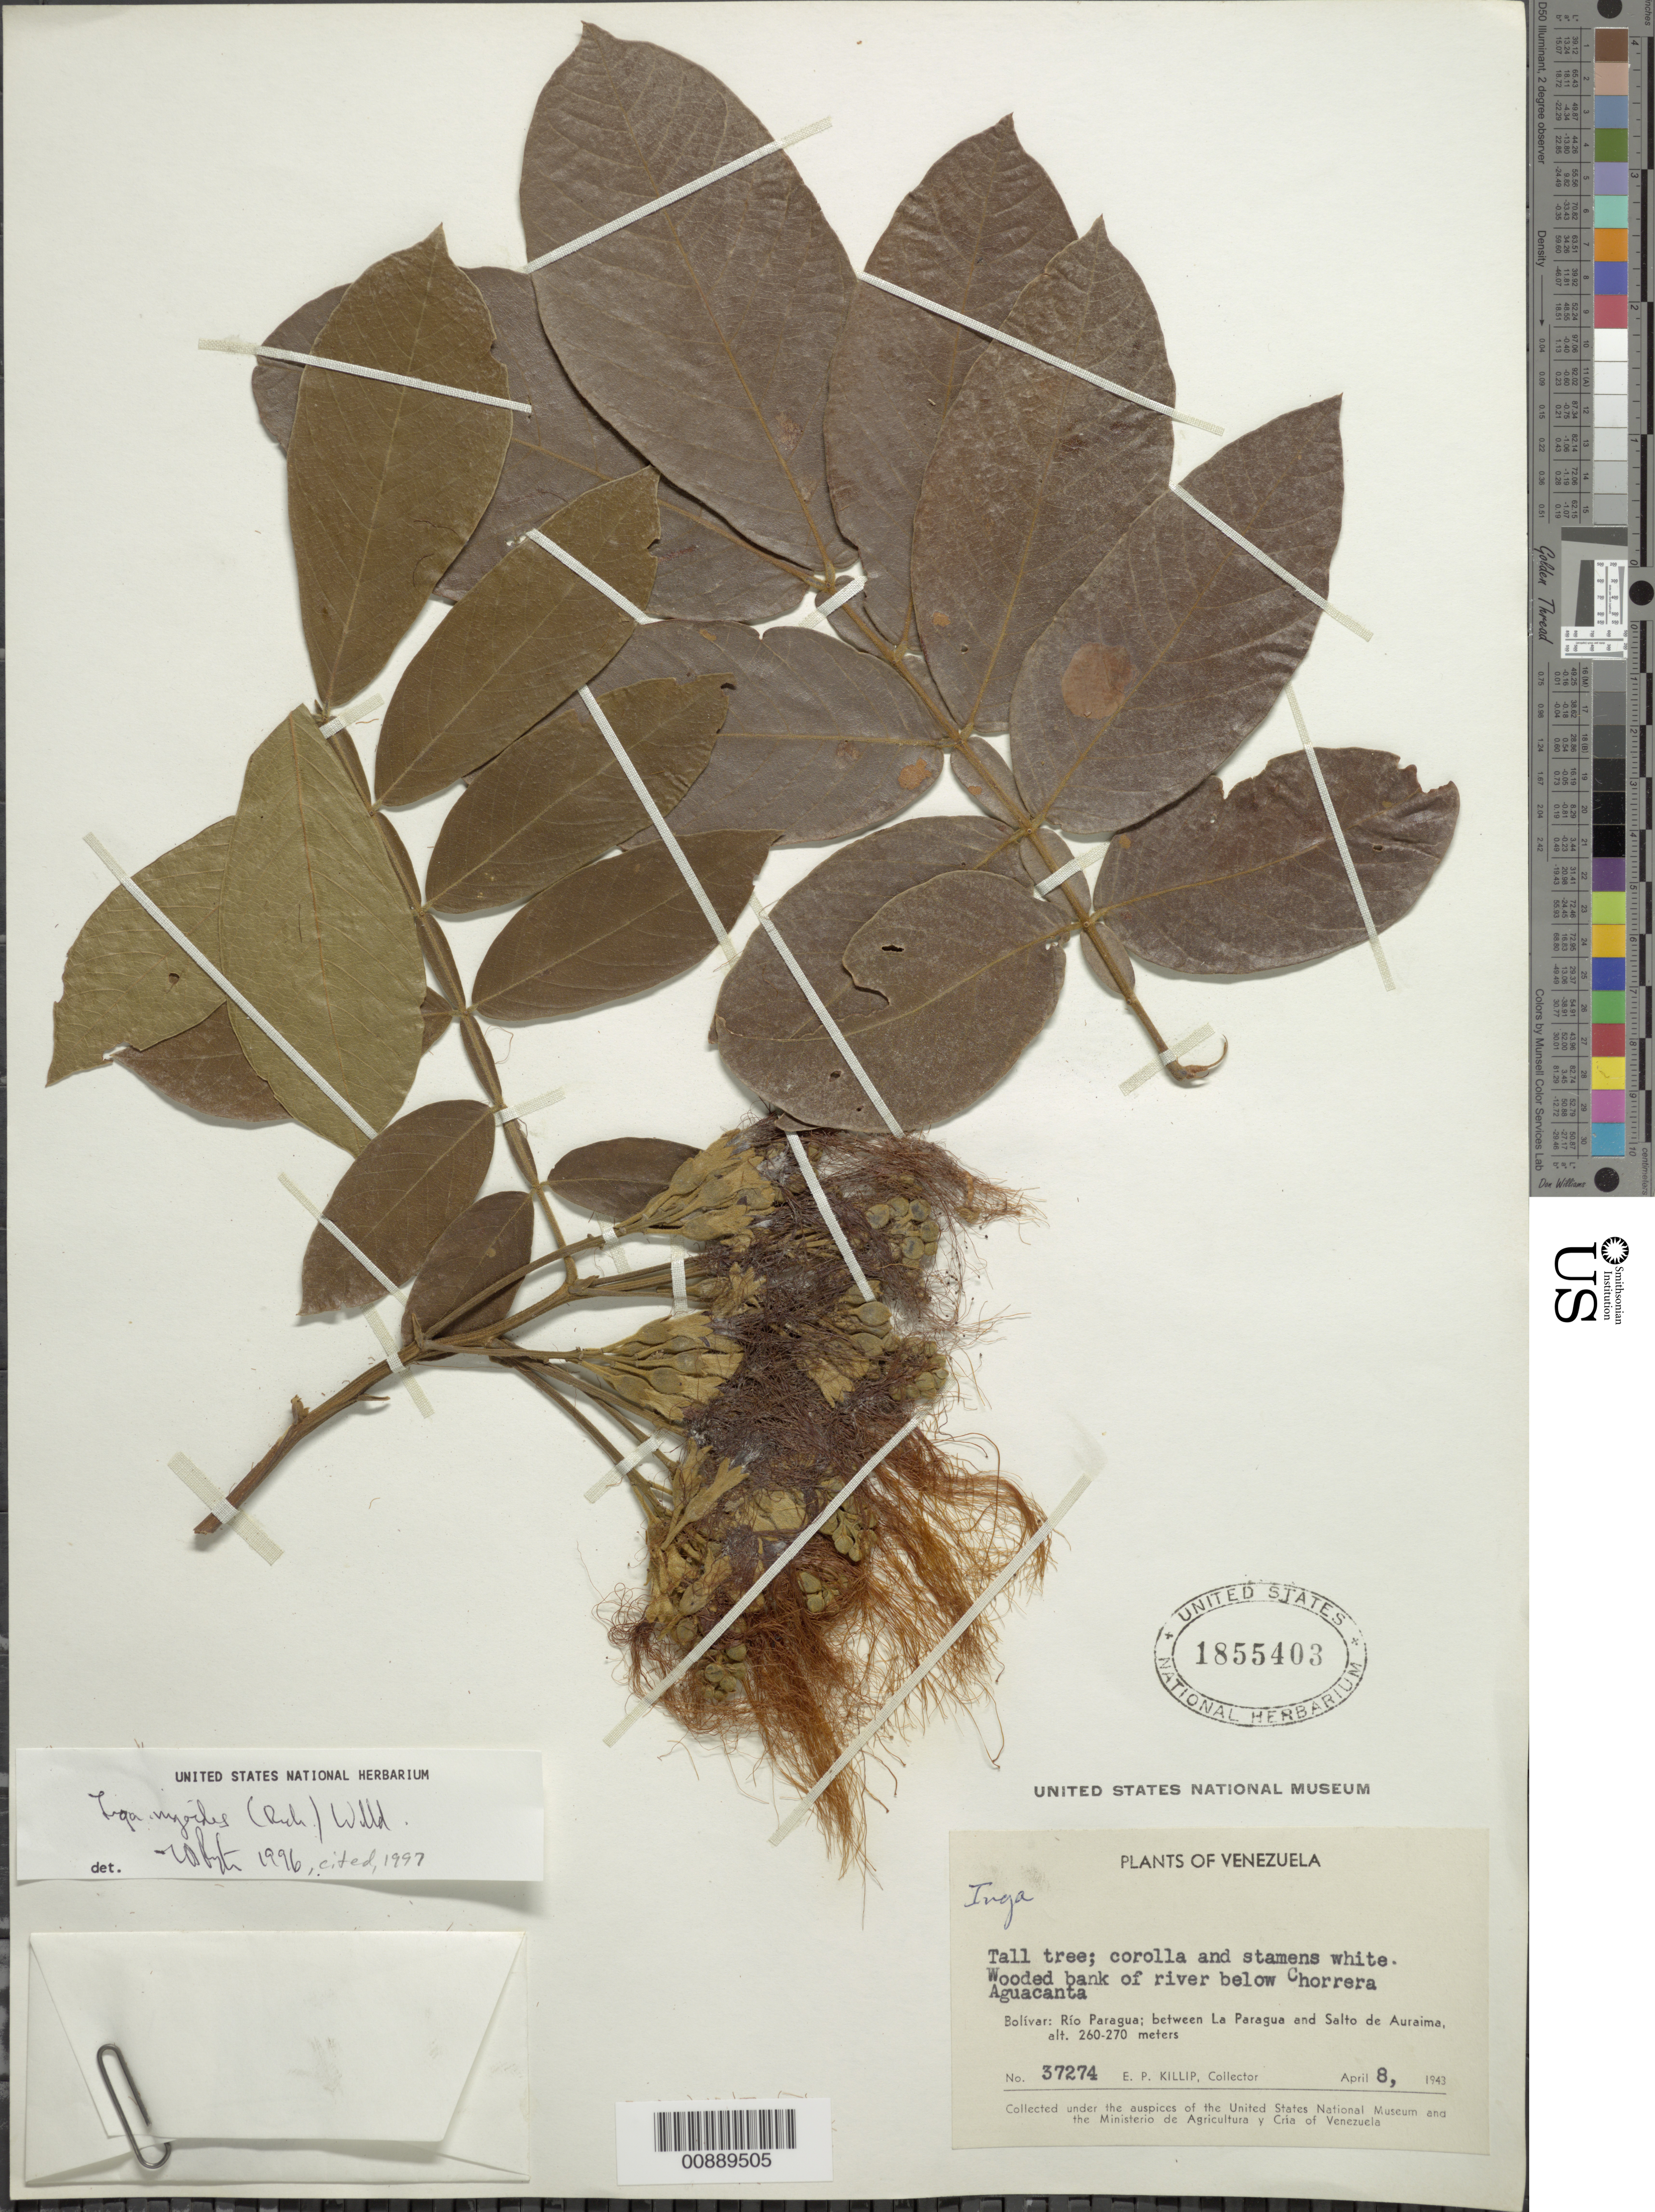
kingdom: Plantae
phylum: Tracheophyta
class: Magnoliopsida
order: Fabales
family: Fabaceae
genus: Inga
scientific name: Inga ingoides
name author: (Rich.) Willd.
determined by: Pennington, T. D., (K)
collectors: E. P. Killip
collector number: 37274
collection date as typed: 8-Apr-43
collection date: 1943-04-08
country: Venezuela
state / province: Bolívar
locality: Río Paragua, between La Paragua and Salto de Auraima, below Chorrera de Aguacanta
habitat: Wooded bank of river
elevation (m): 260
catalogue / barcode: US 1855403